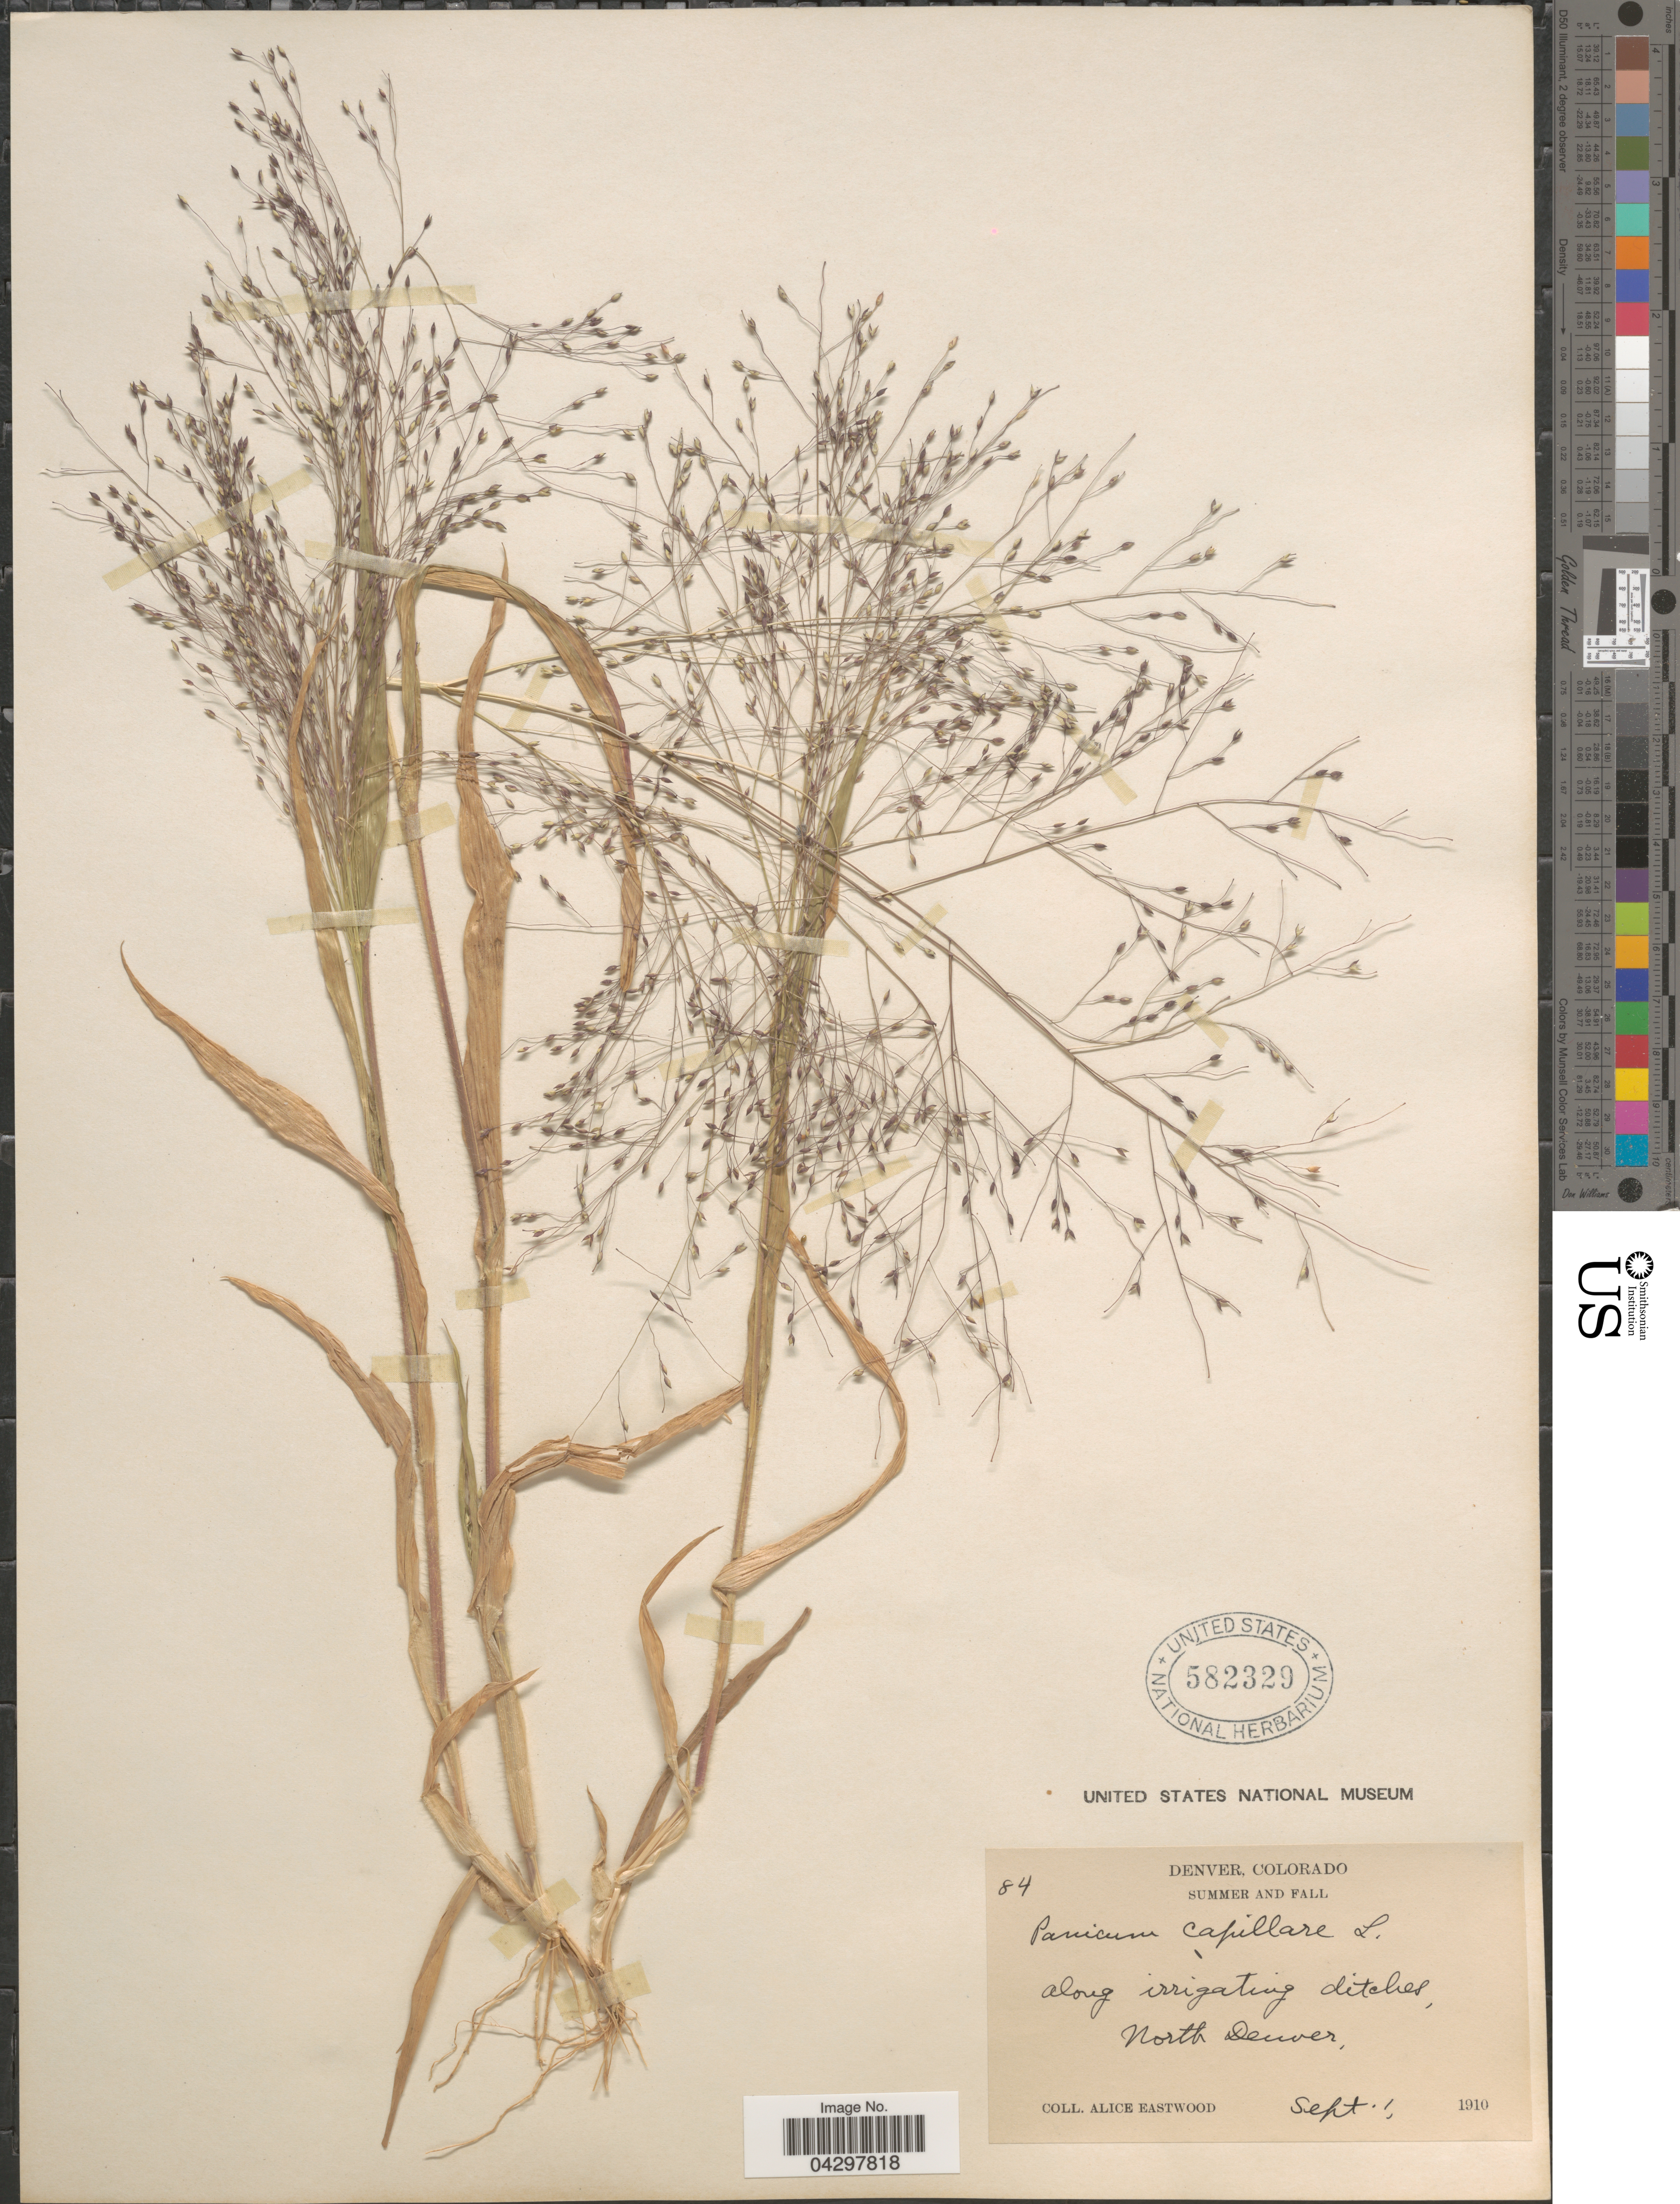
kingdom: Plantae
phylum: Tracheophyta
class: Liliopsida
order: Poales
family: Poaceae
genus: Panicum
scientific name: Panicum capillare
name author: L.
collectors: A. Eastwood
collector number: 84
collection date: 1910-09-01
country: United States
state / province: Colorado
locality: Denver. Along irrigating ditches, North Denver.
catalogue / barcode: US 582329